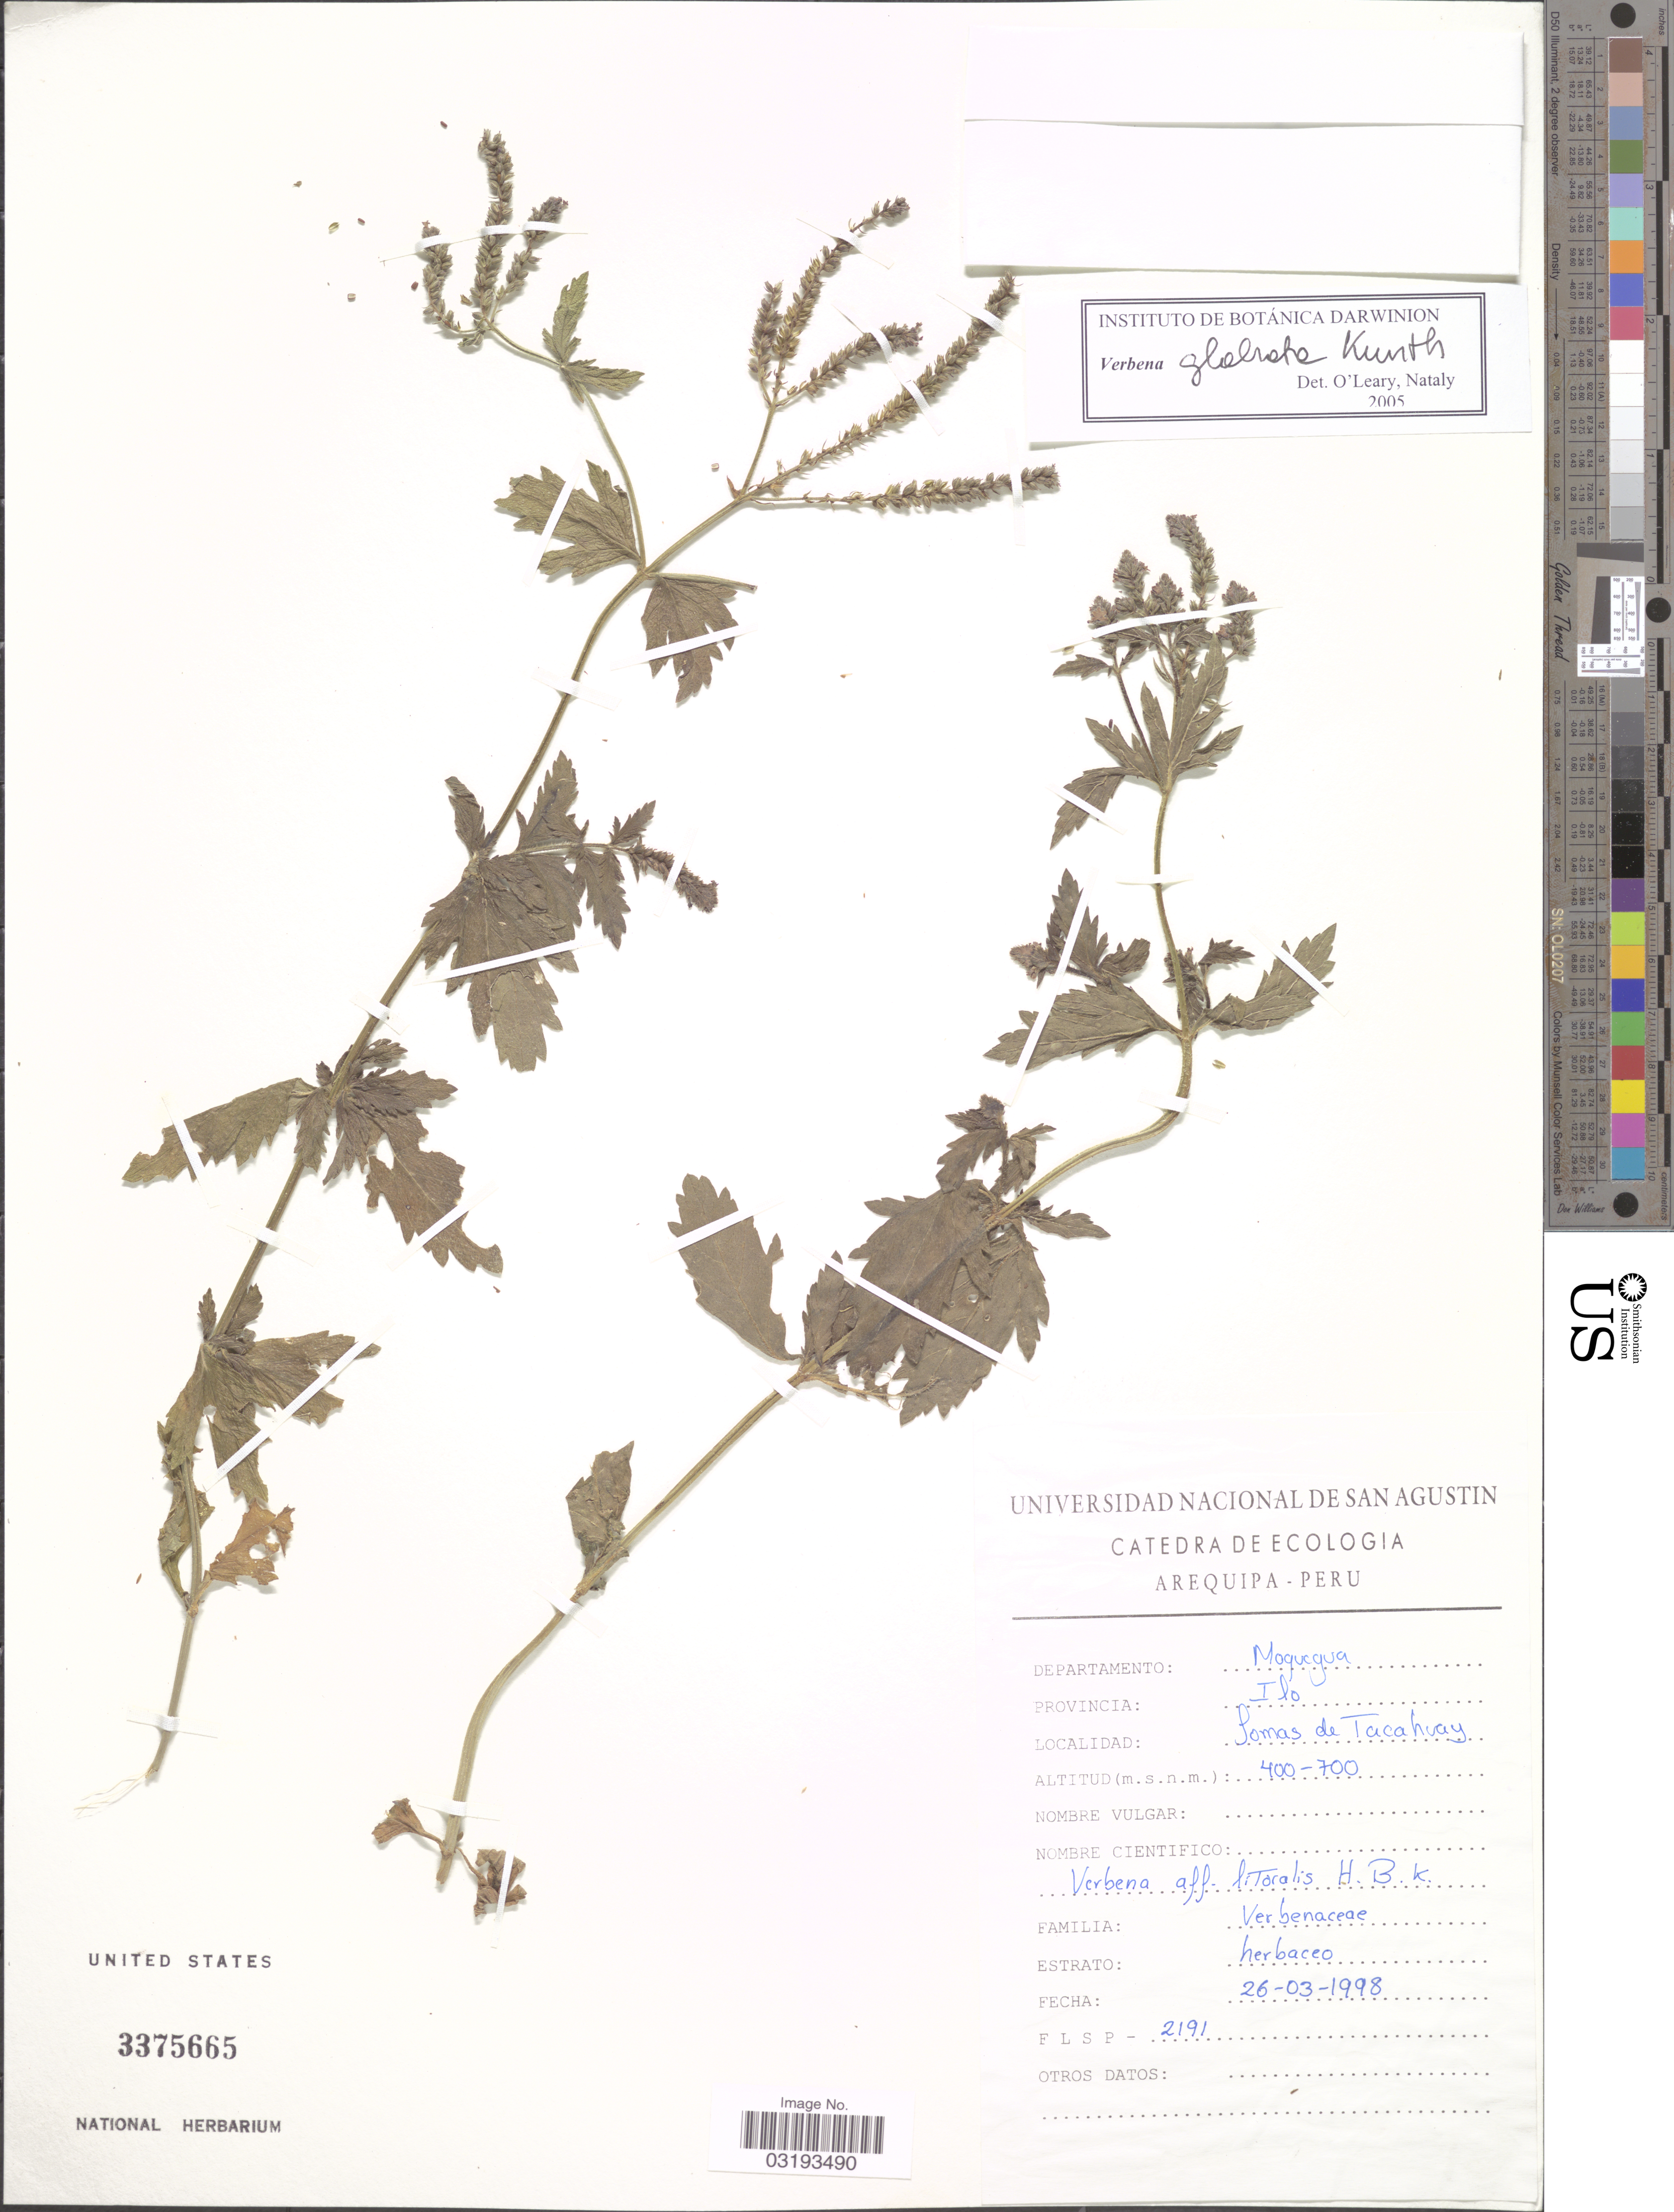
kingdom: Plantae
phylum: Tracheophyta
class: Magnoliopsida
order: Lamiales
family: Verbenaceae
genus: Verbena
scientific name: Verbena glabrata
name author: Kunth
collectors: F. L. S. P.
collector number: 2191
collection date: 1998-03-26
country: Peru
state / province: Moquegua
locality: Departamento Moquegua. Provincia: Ilo. Lomas de Tacahuay.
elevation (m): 400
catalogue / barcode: US 3375665